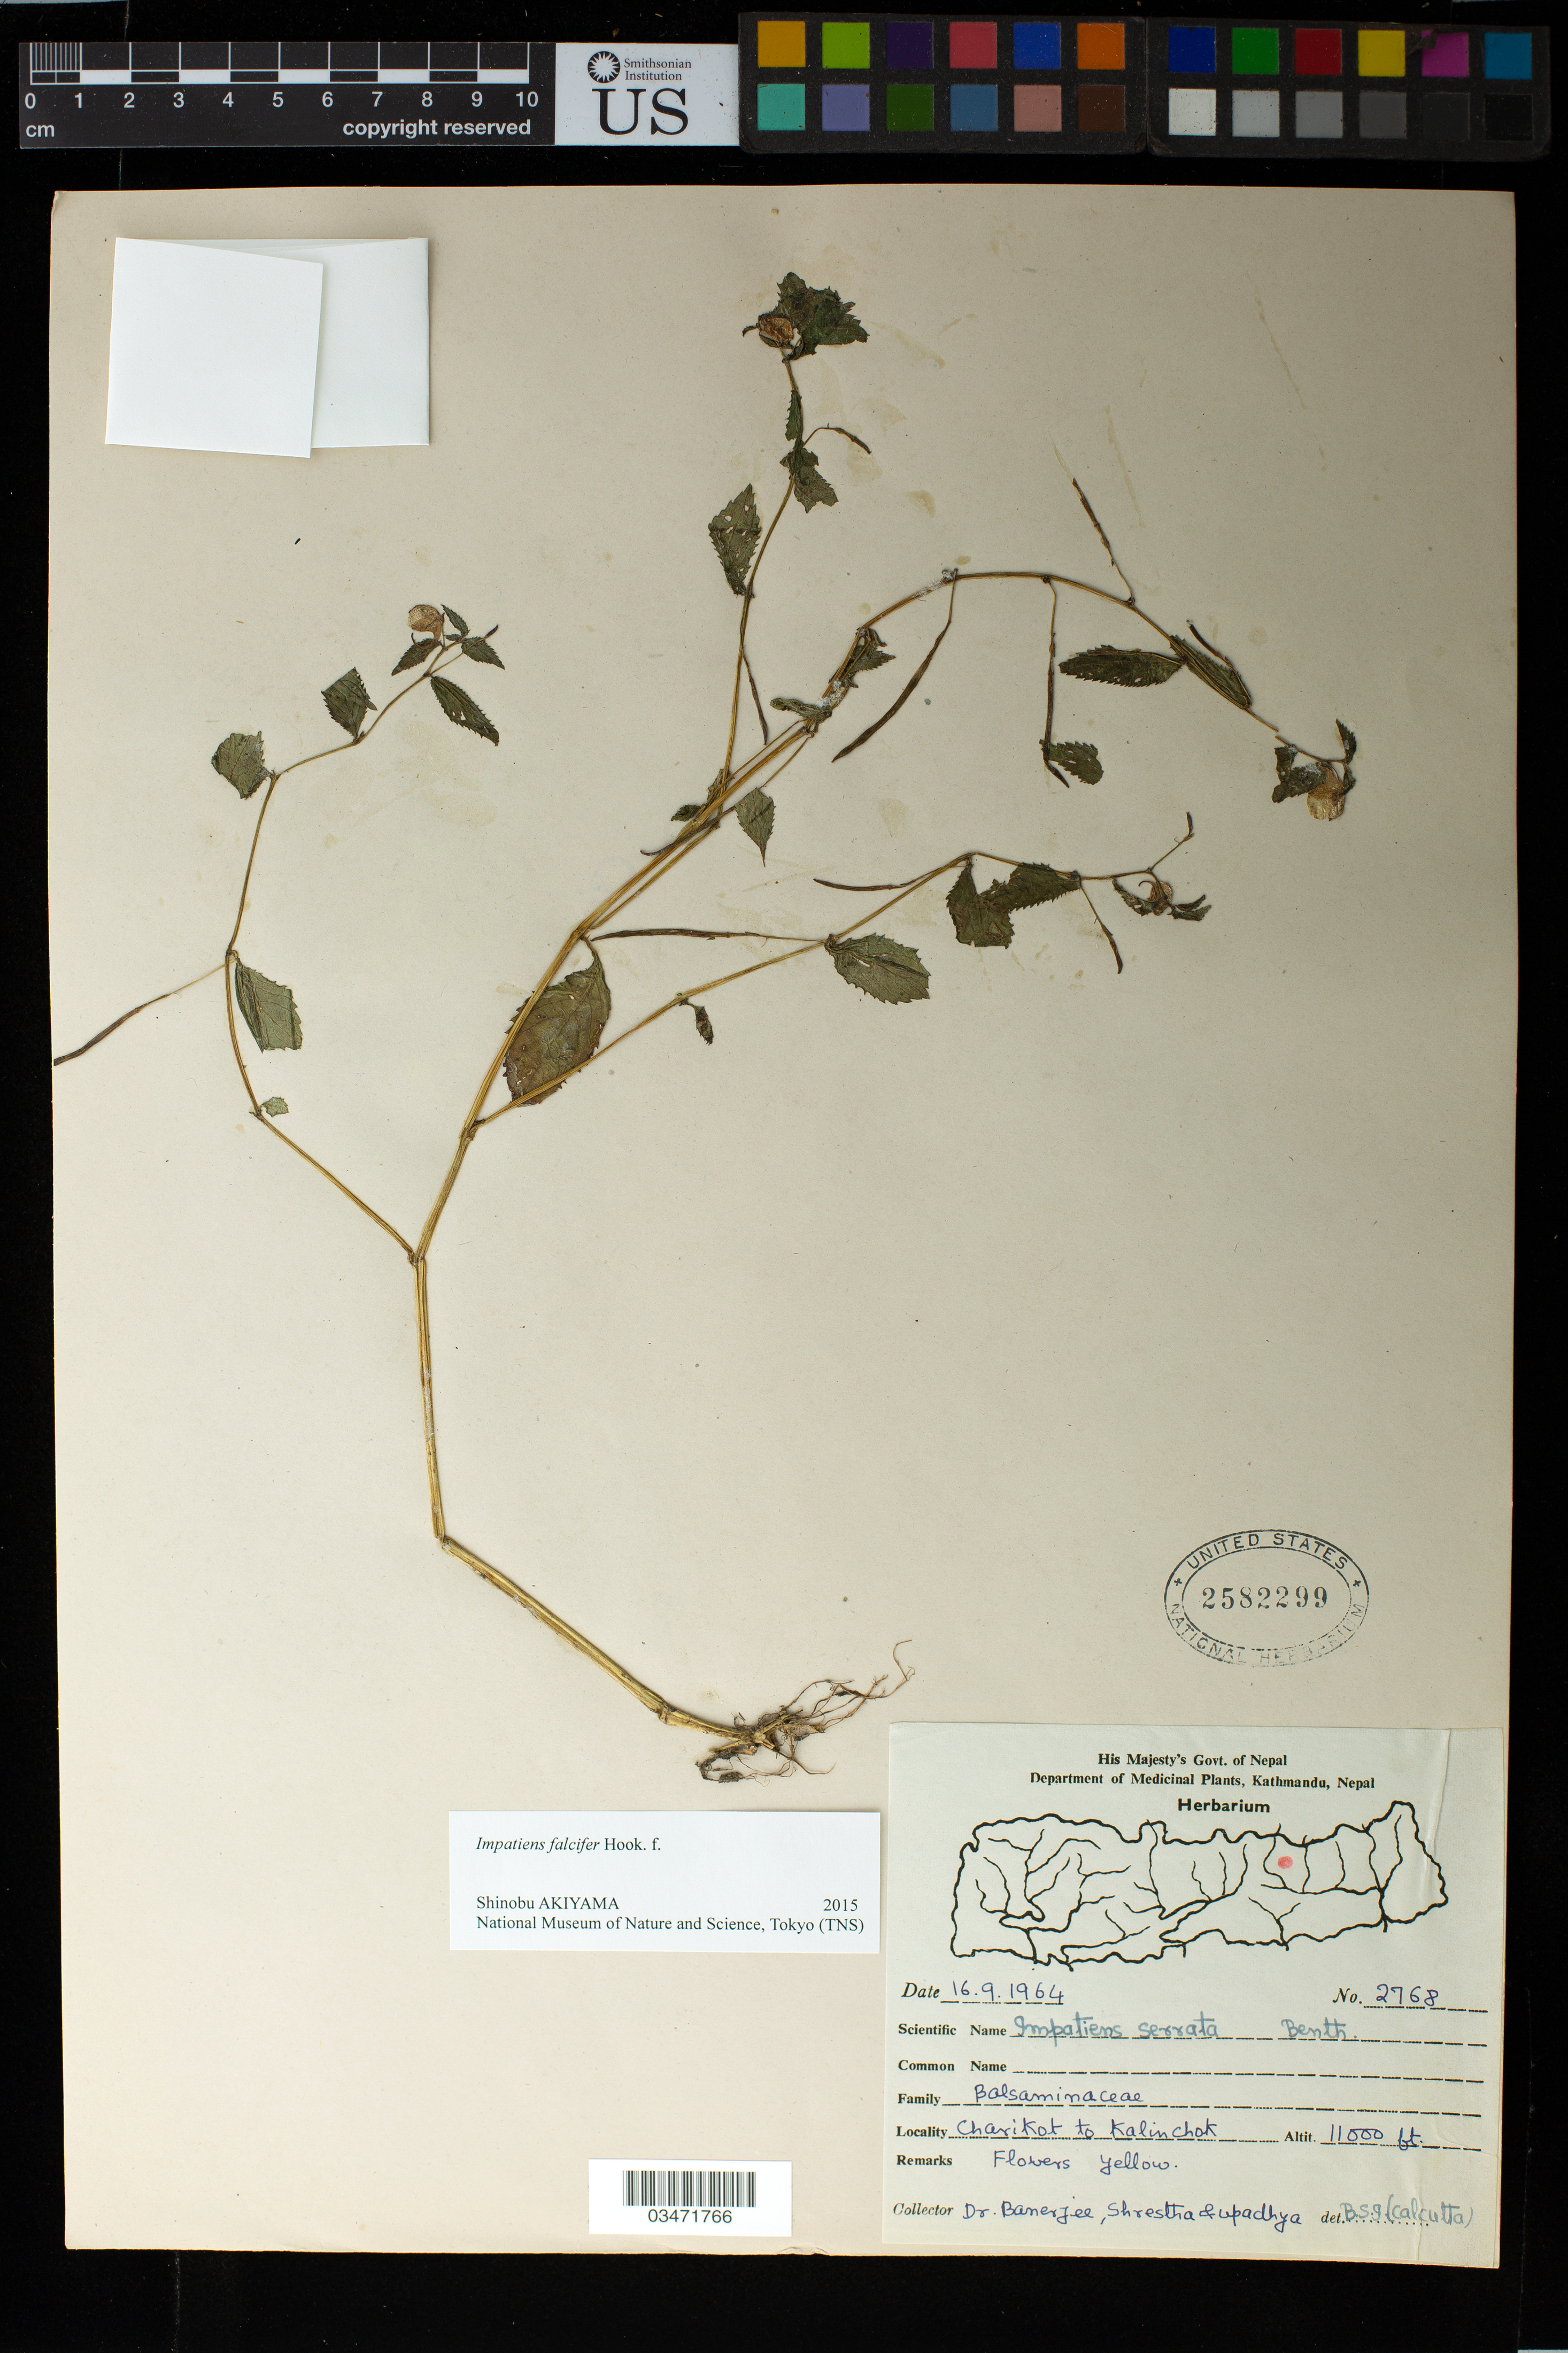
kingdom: Plantae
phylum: Tracheophyta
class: Magnoliopsida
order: Ericales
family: Balsaminaceae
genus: Impatiens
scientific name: Impatiens falcifer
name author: Hook. f.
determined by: Akiyama, Shinobu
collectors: R. Banerjee, -. Shrestha & A. Upadhya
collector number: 2768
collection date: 1964-09-16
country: Nepal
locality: Charikot to Kalinchok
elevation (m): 3353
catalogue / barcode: US 2582299